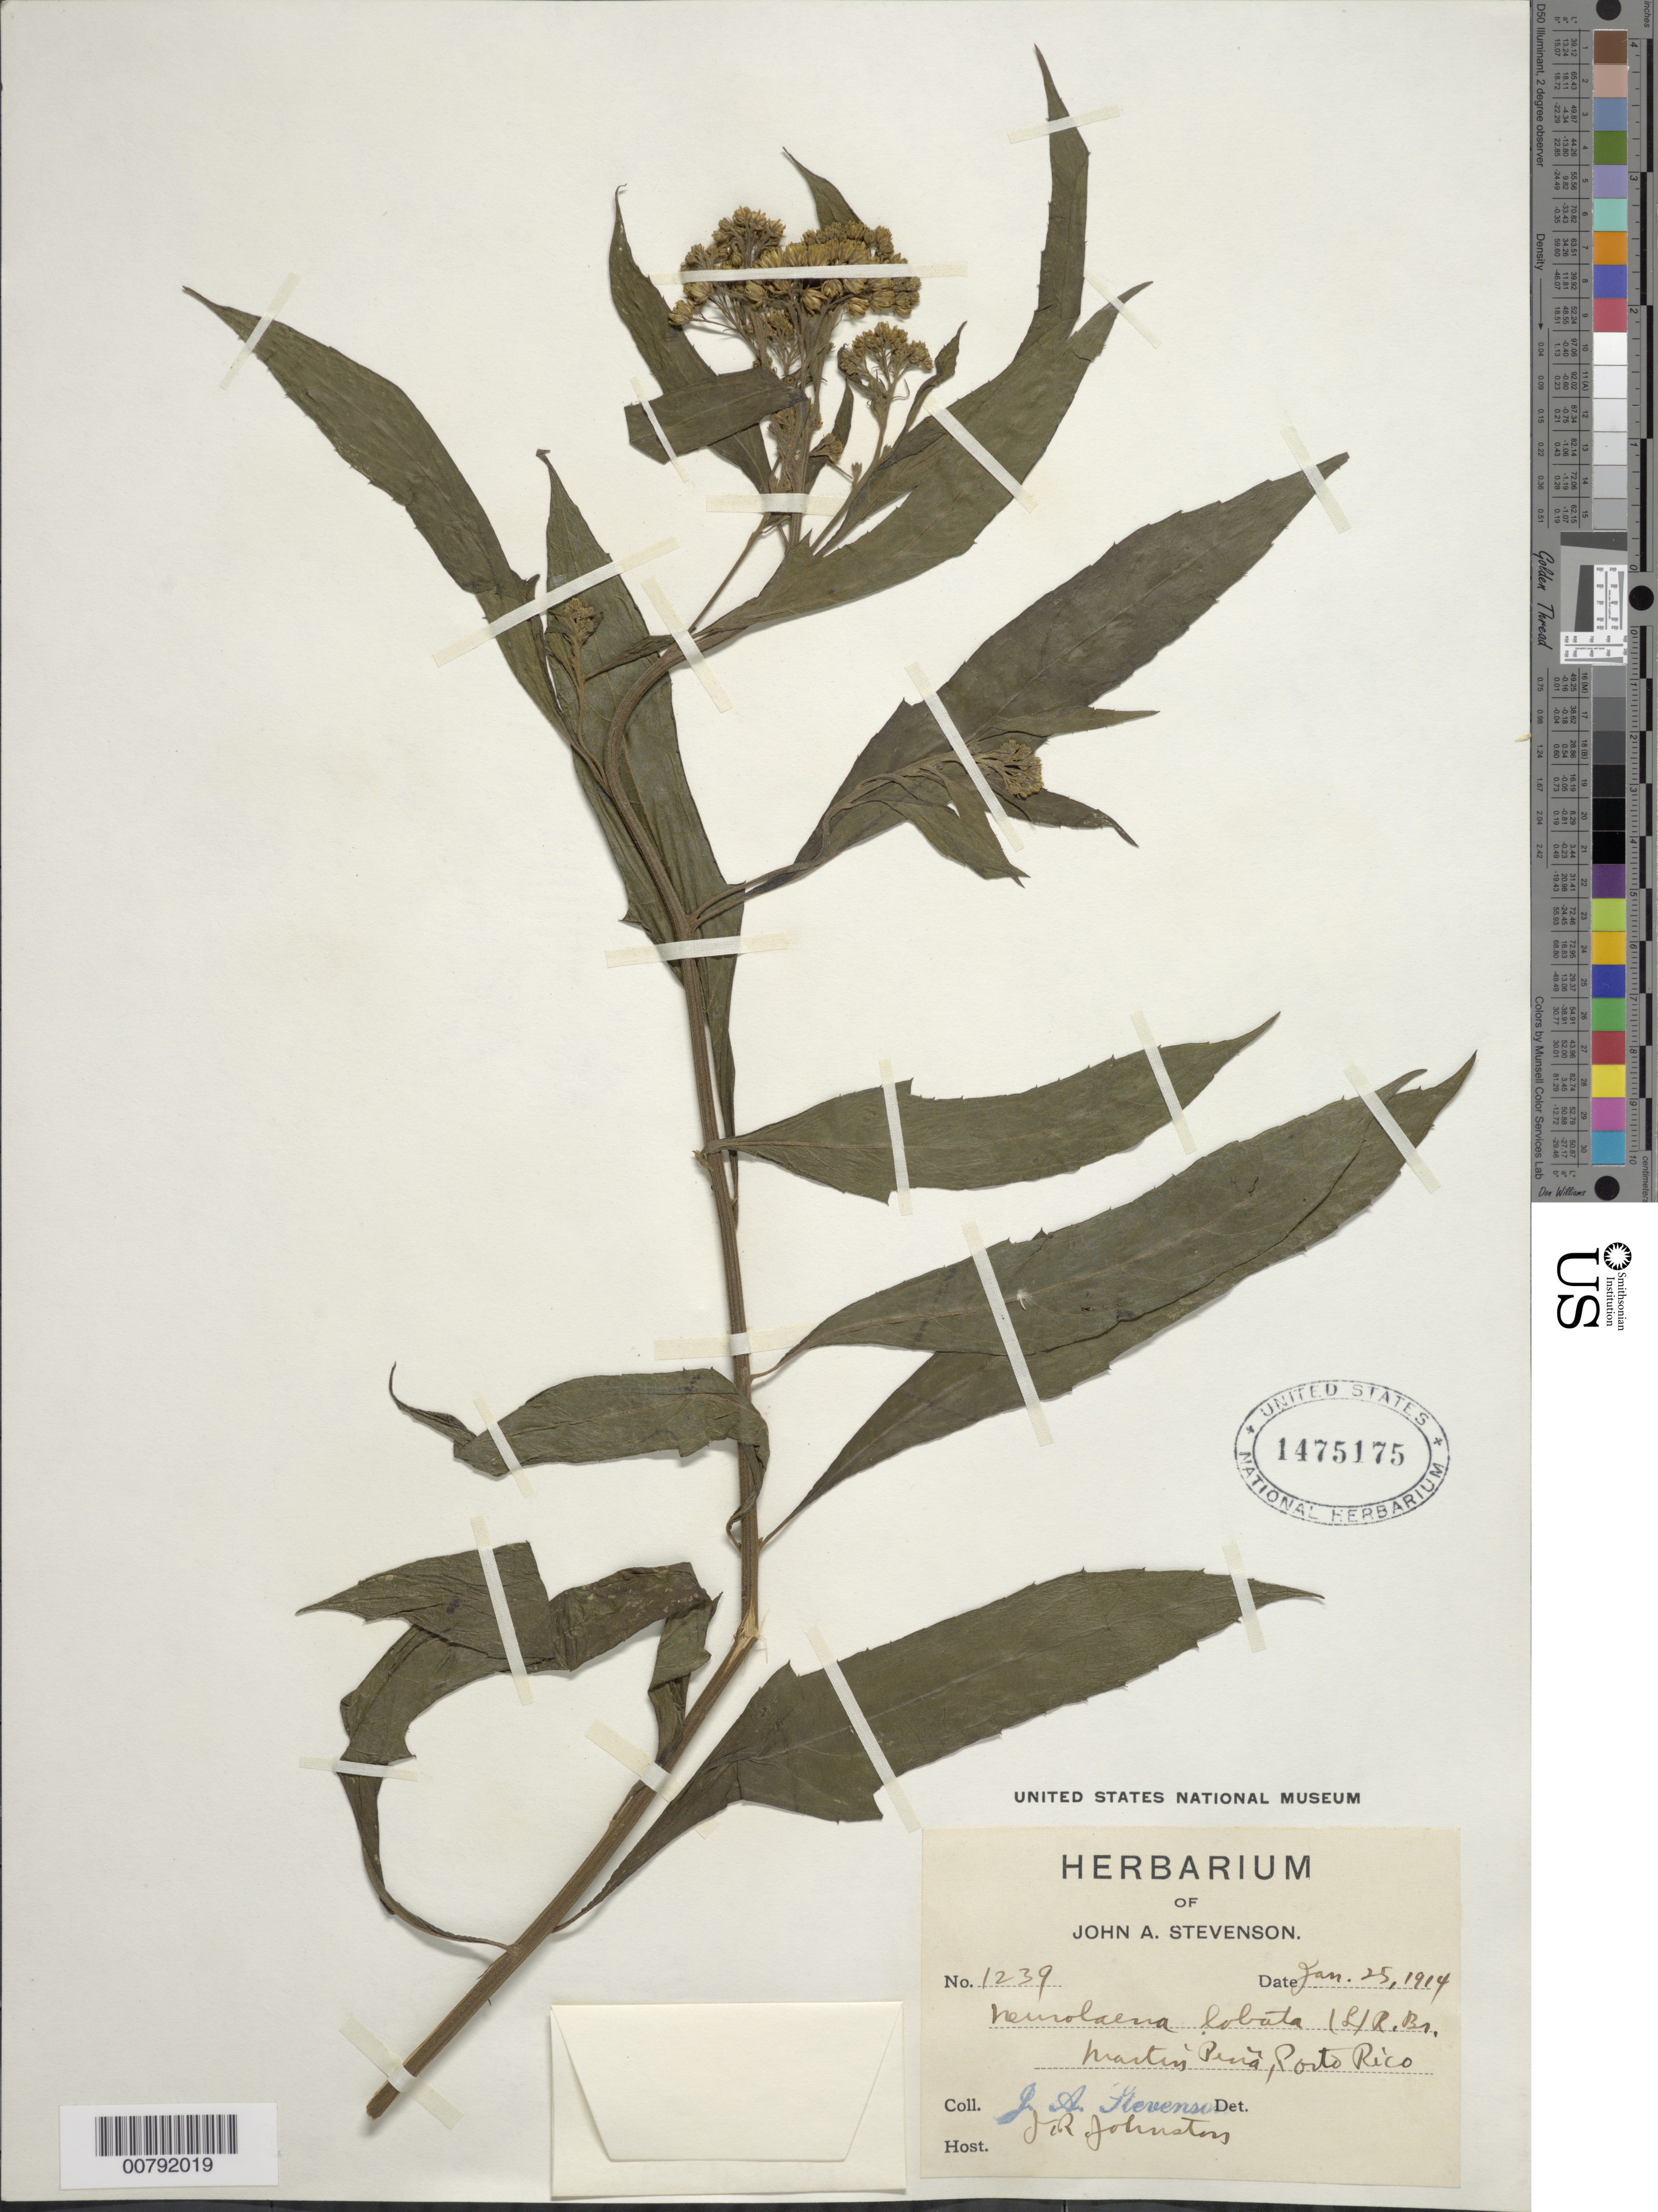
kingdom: Plantae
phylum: Tracheophyta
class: Magnoliopsida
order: Asterales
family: Asteraceae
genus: Neurolaena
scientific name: Neurolaena lobata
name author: (L.) R. Br. ex Cass.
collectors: J. Stevenson & J. Johnston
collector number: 1239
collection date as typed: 25 Jan 1914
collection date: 1914-01-25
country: Puerto Rico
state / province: San Juan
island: Puerto Rico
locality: Martín Peña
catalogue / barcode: US 1475175